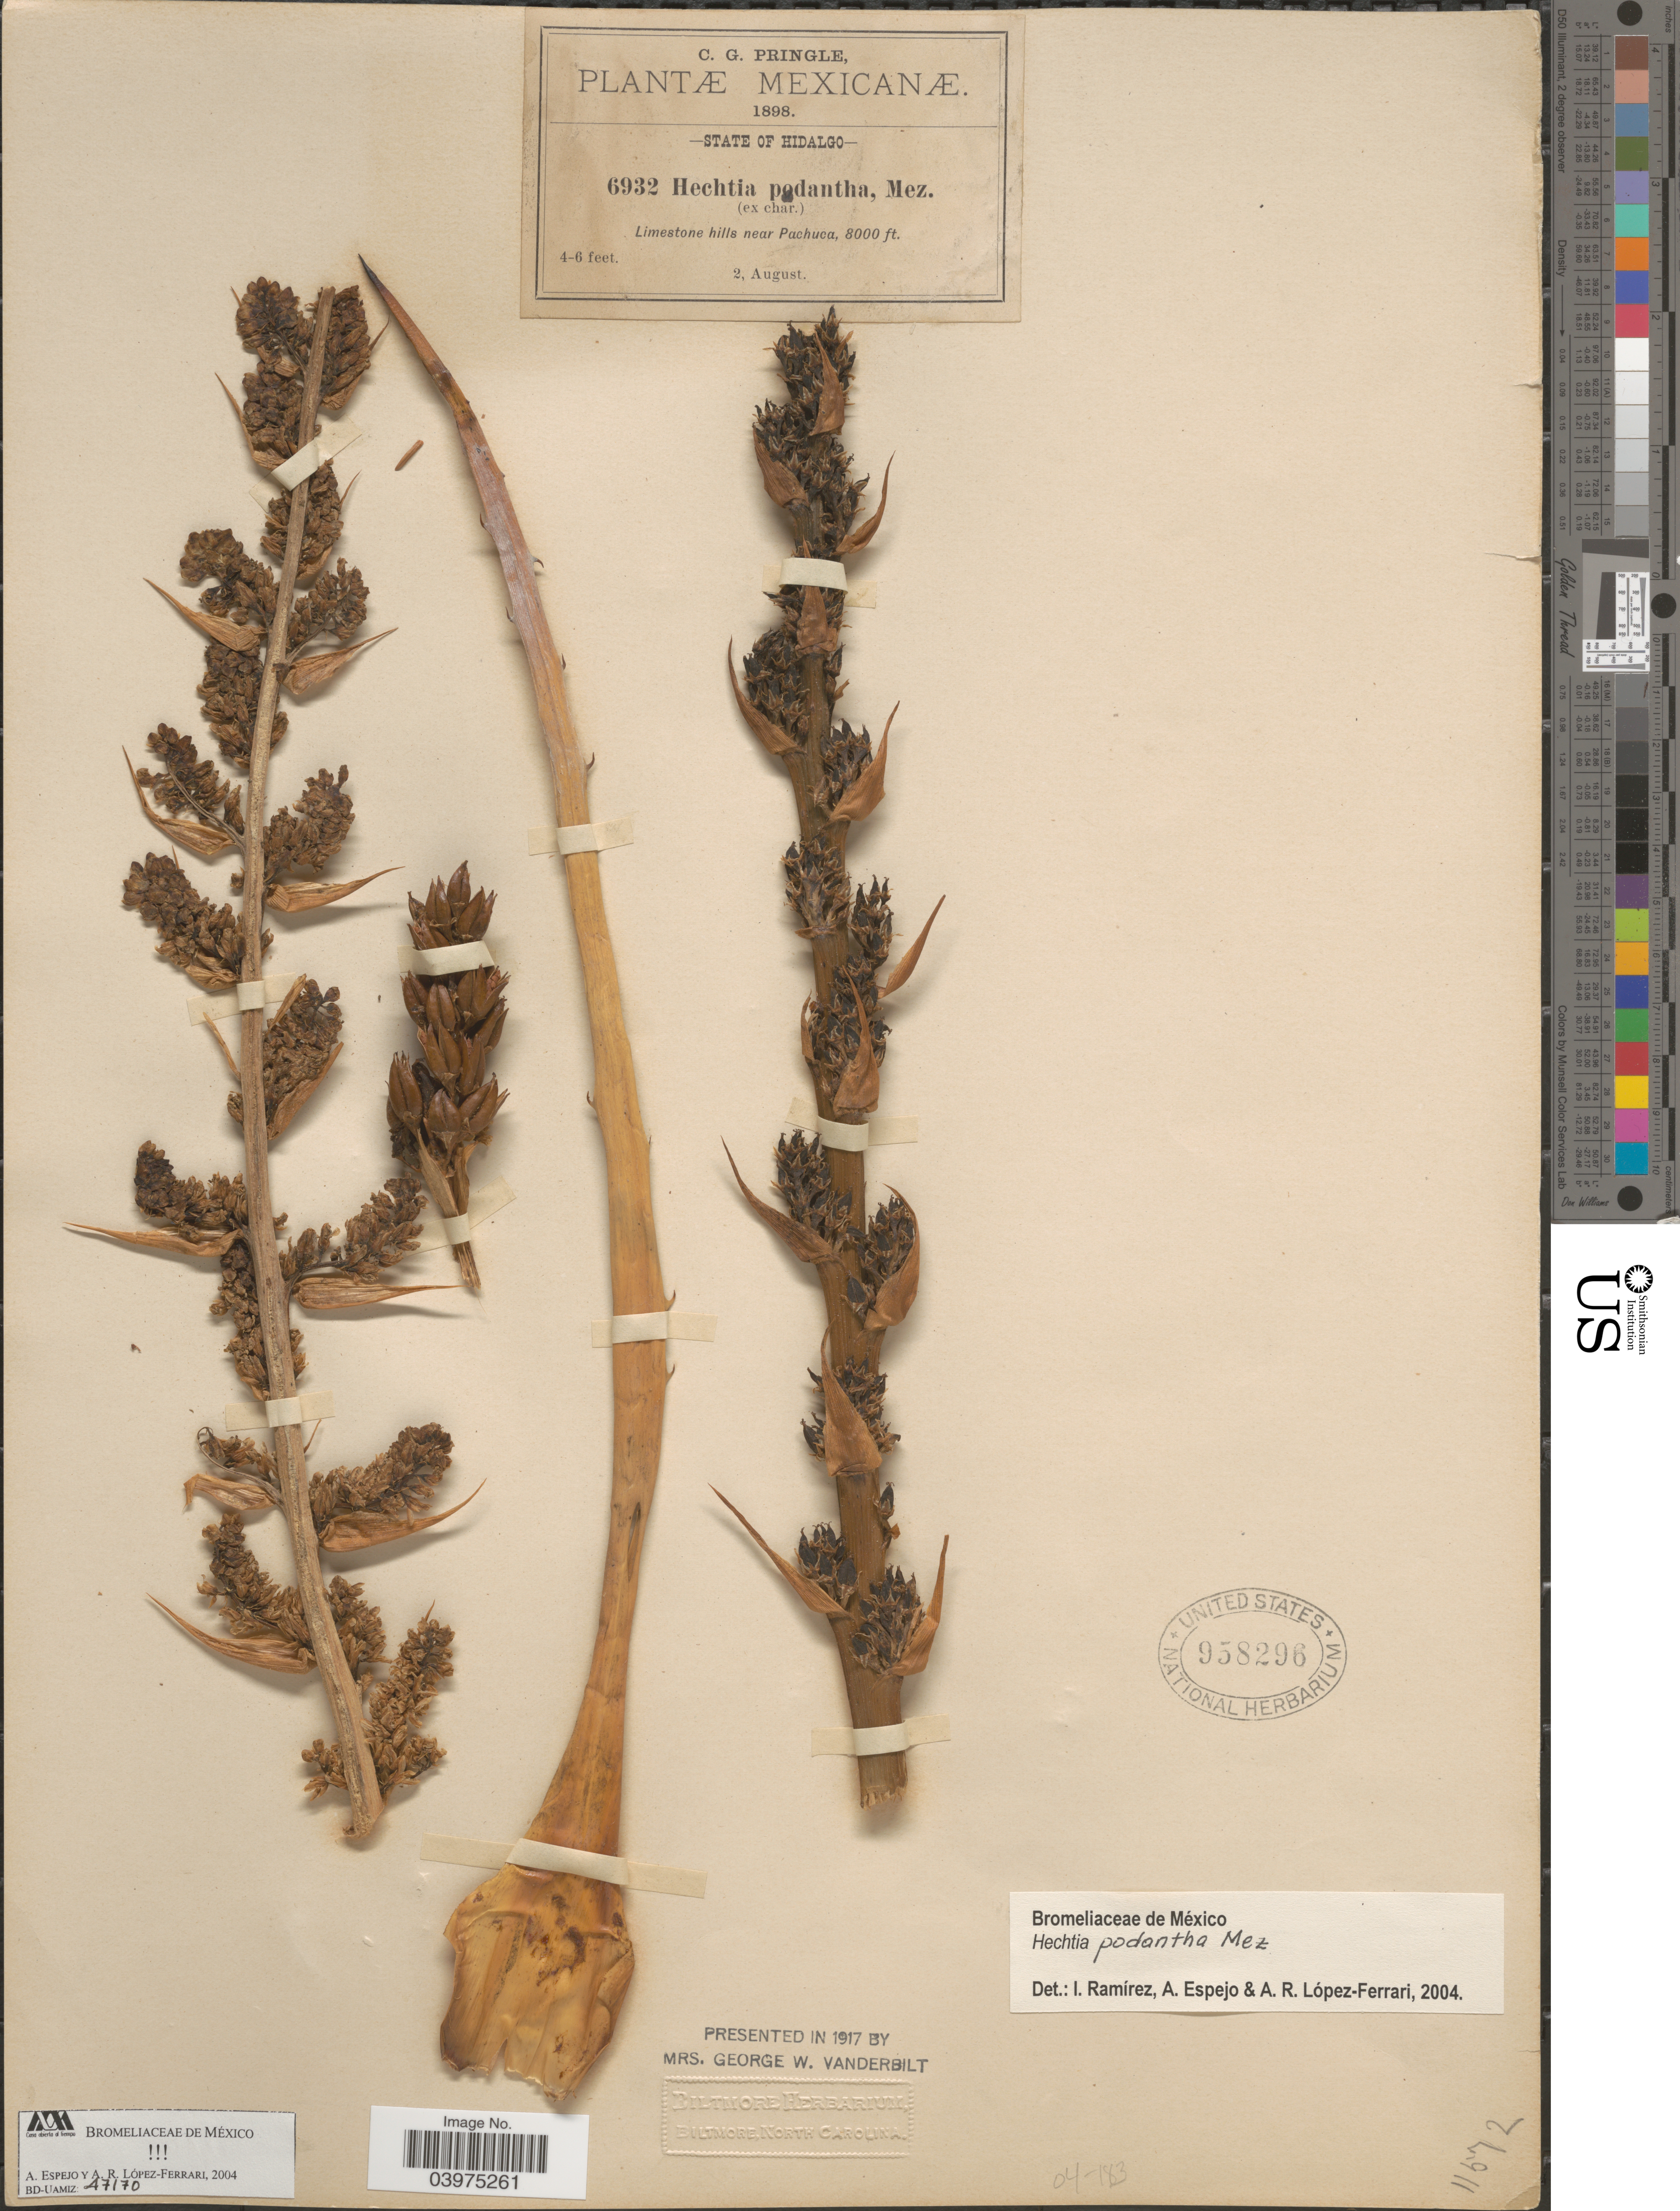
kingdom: Plantae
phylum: Tracheophyta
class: Liliopsida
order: Poales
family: Bromeliaceae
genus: Hechtia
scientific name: Hechtia podantha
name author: Mez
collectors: C. G. Pringle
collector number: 6932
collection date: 1898-08-02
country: Mexico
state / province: Hidalgo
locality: Limestone hills near Pachuca.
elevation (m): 2438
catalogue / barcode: US 958296